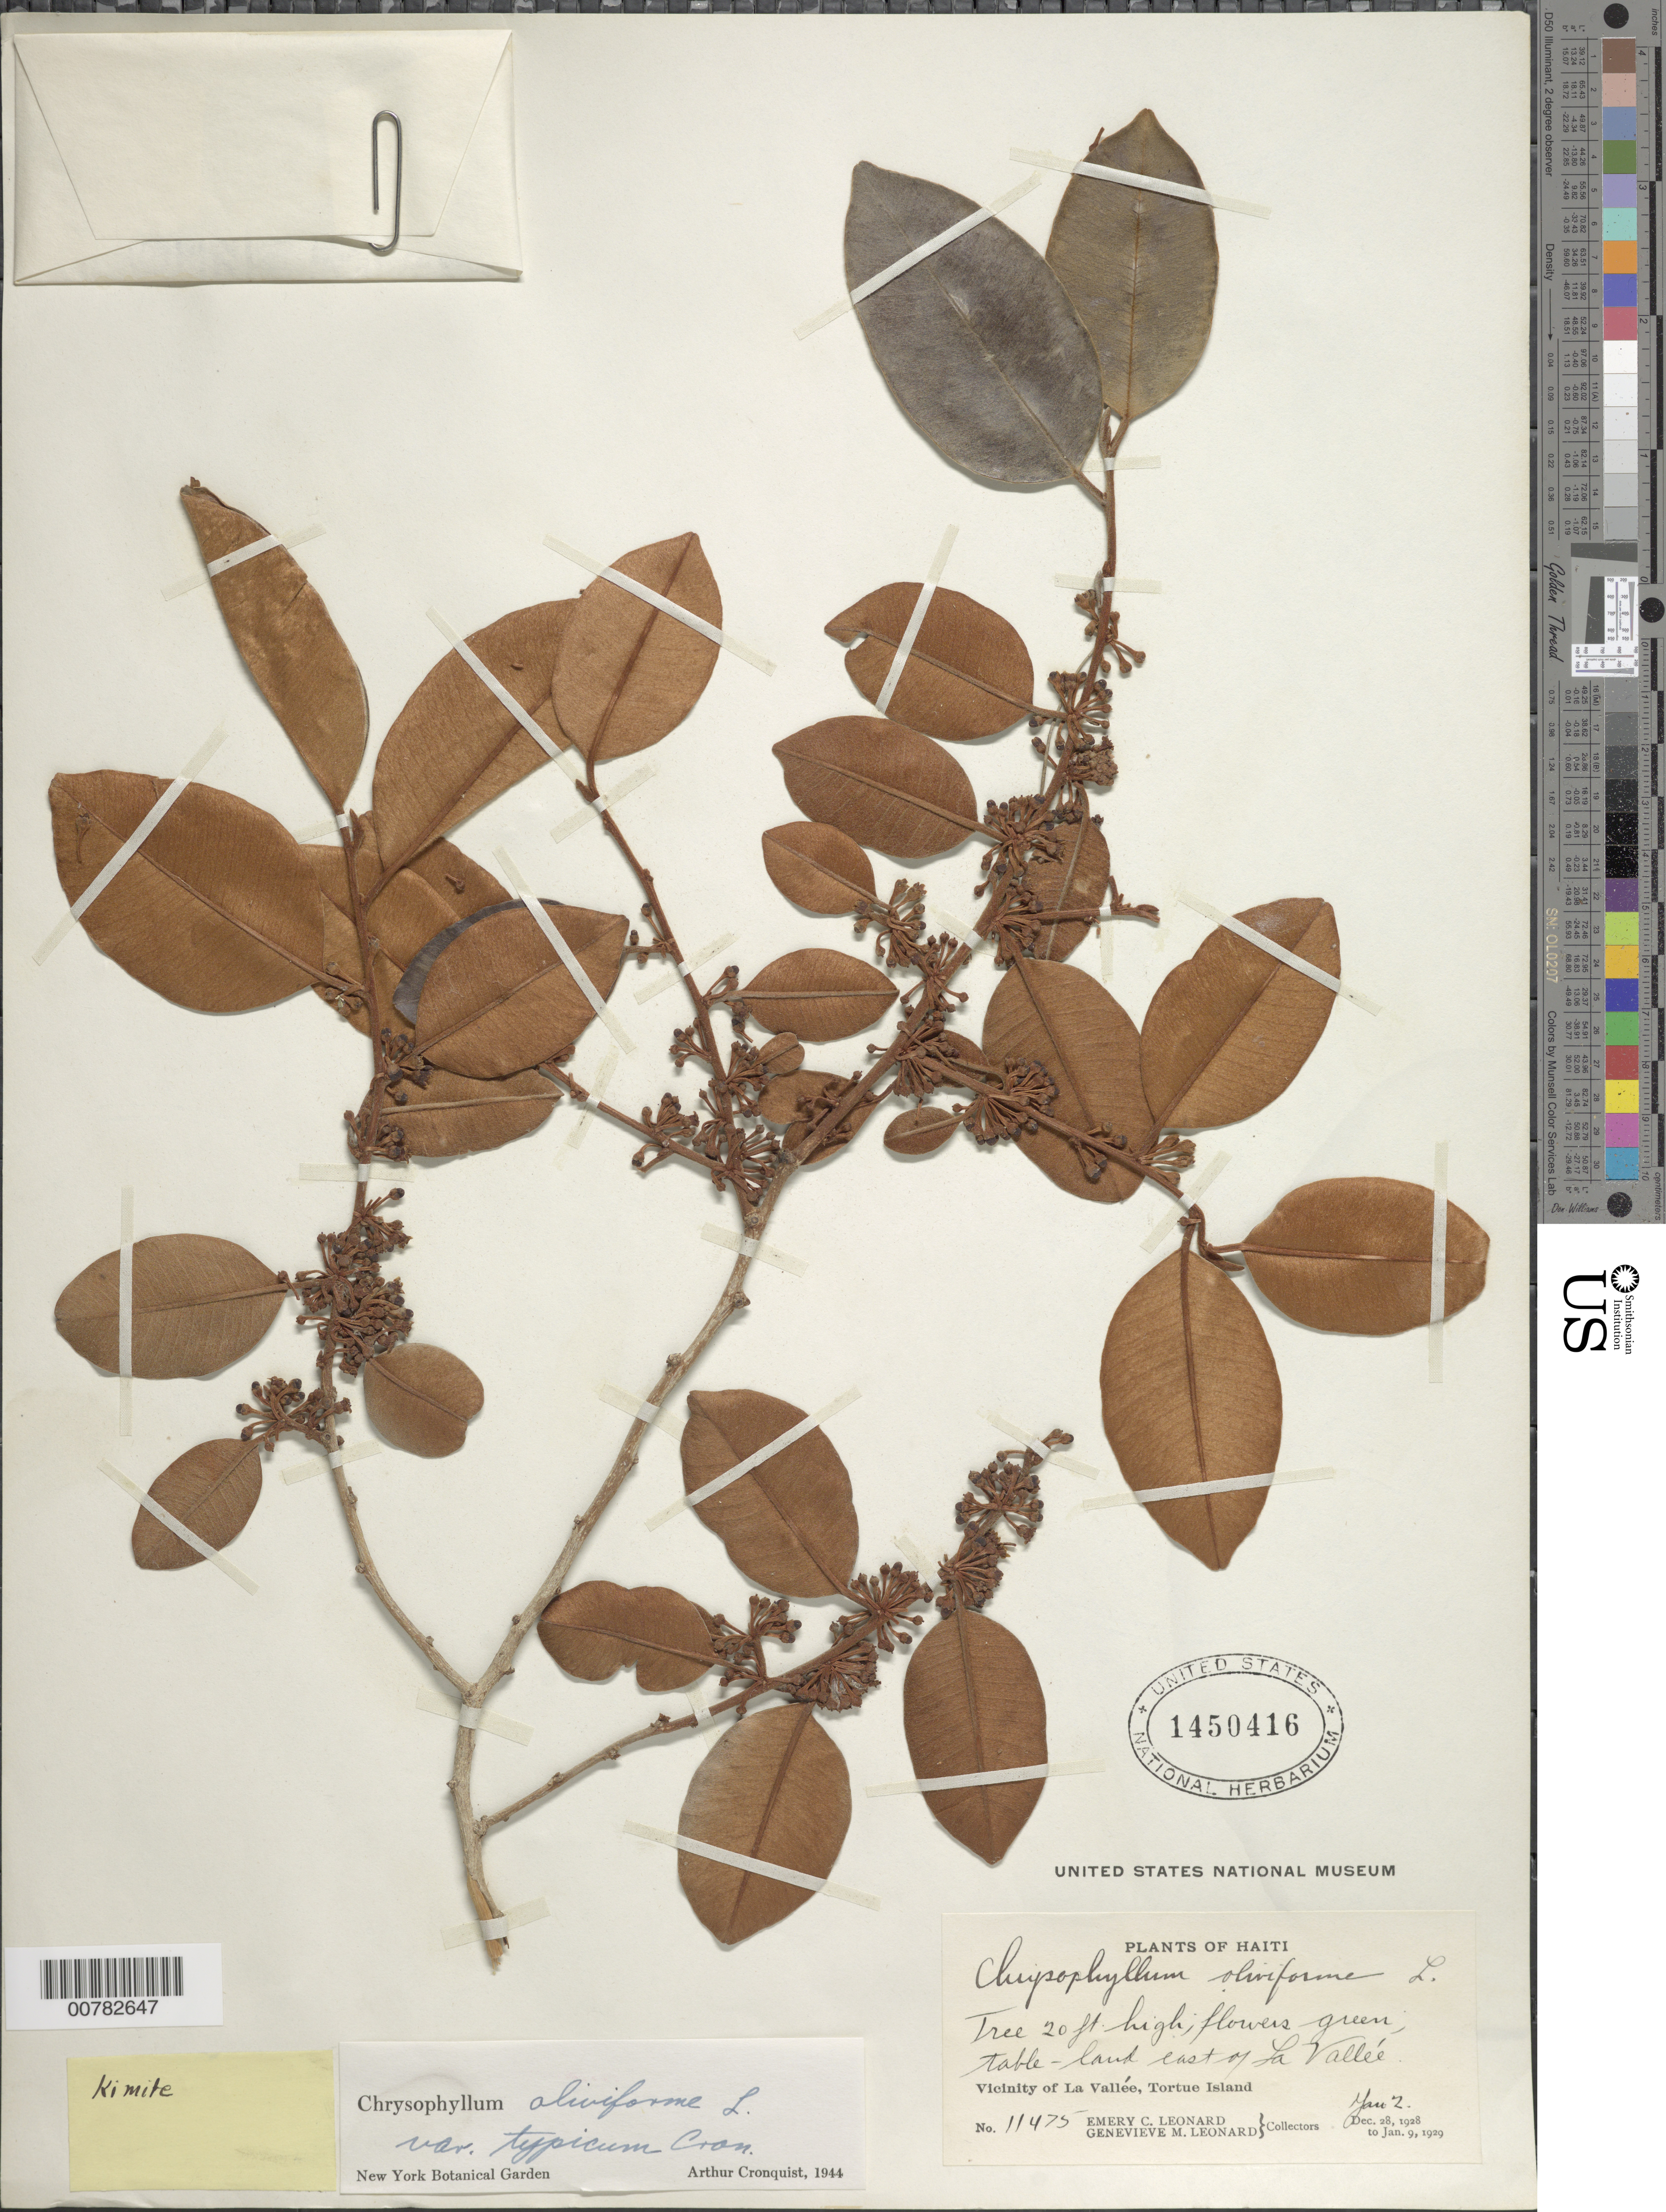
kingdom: Plantae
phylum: Tracheophyta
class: Magnoliopsida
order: Ericales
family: Sapotaceae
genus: Chrysophyllum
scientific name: Chrysophyllum oliviforme subsp. oliviforme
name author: L.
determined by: Cronquist, A. J.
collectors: E. C. Leonard & G. M. Leonard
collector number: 11475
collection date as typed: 02 Jan 1929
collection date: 1929-01-02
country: Haiti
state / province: Nord-Óuest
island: Île de la Tortue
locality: Tortue Island, vicinity of La Vallée, east of La Vallée.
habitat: Table land.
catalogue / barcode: US 1450416